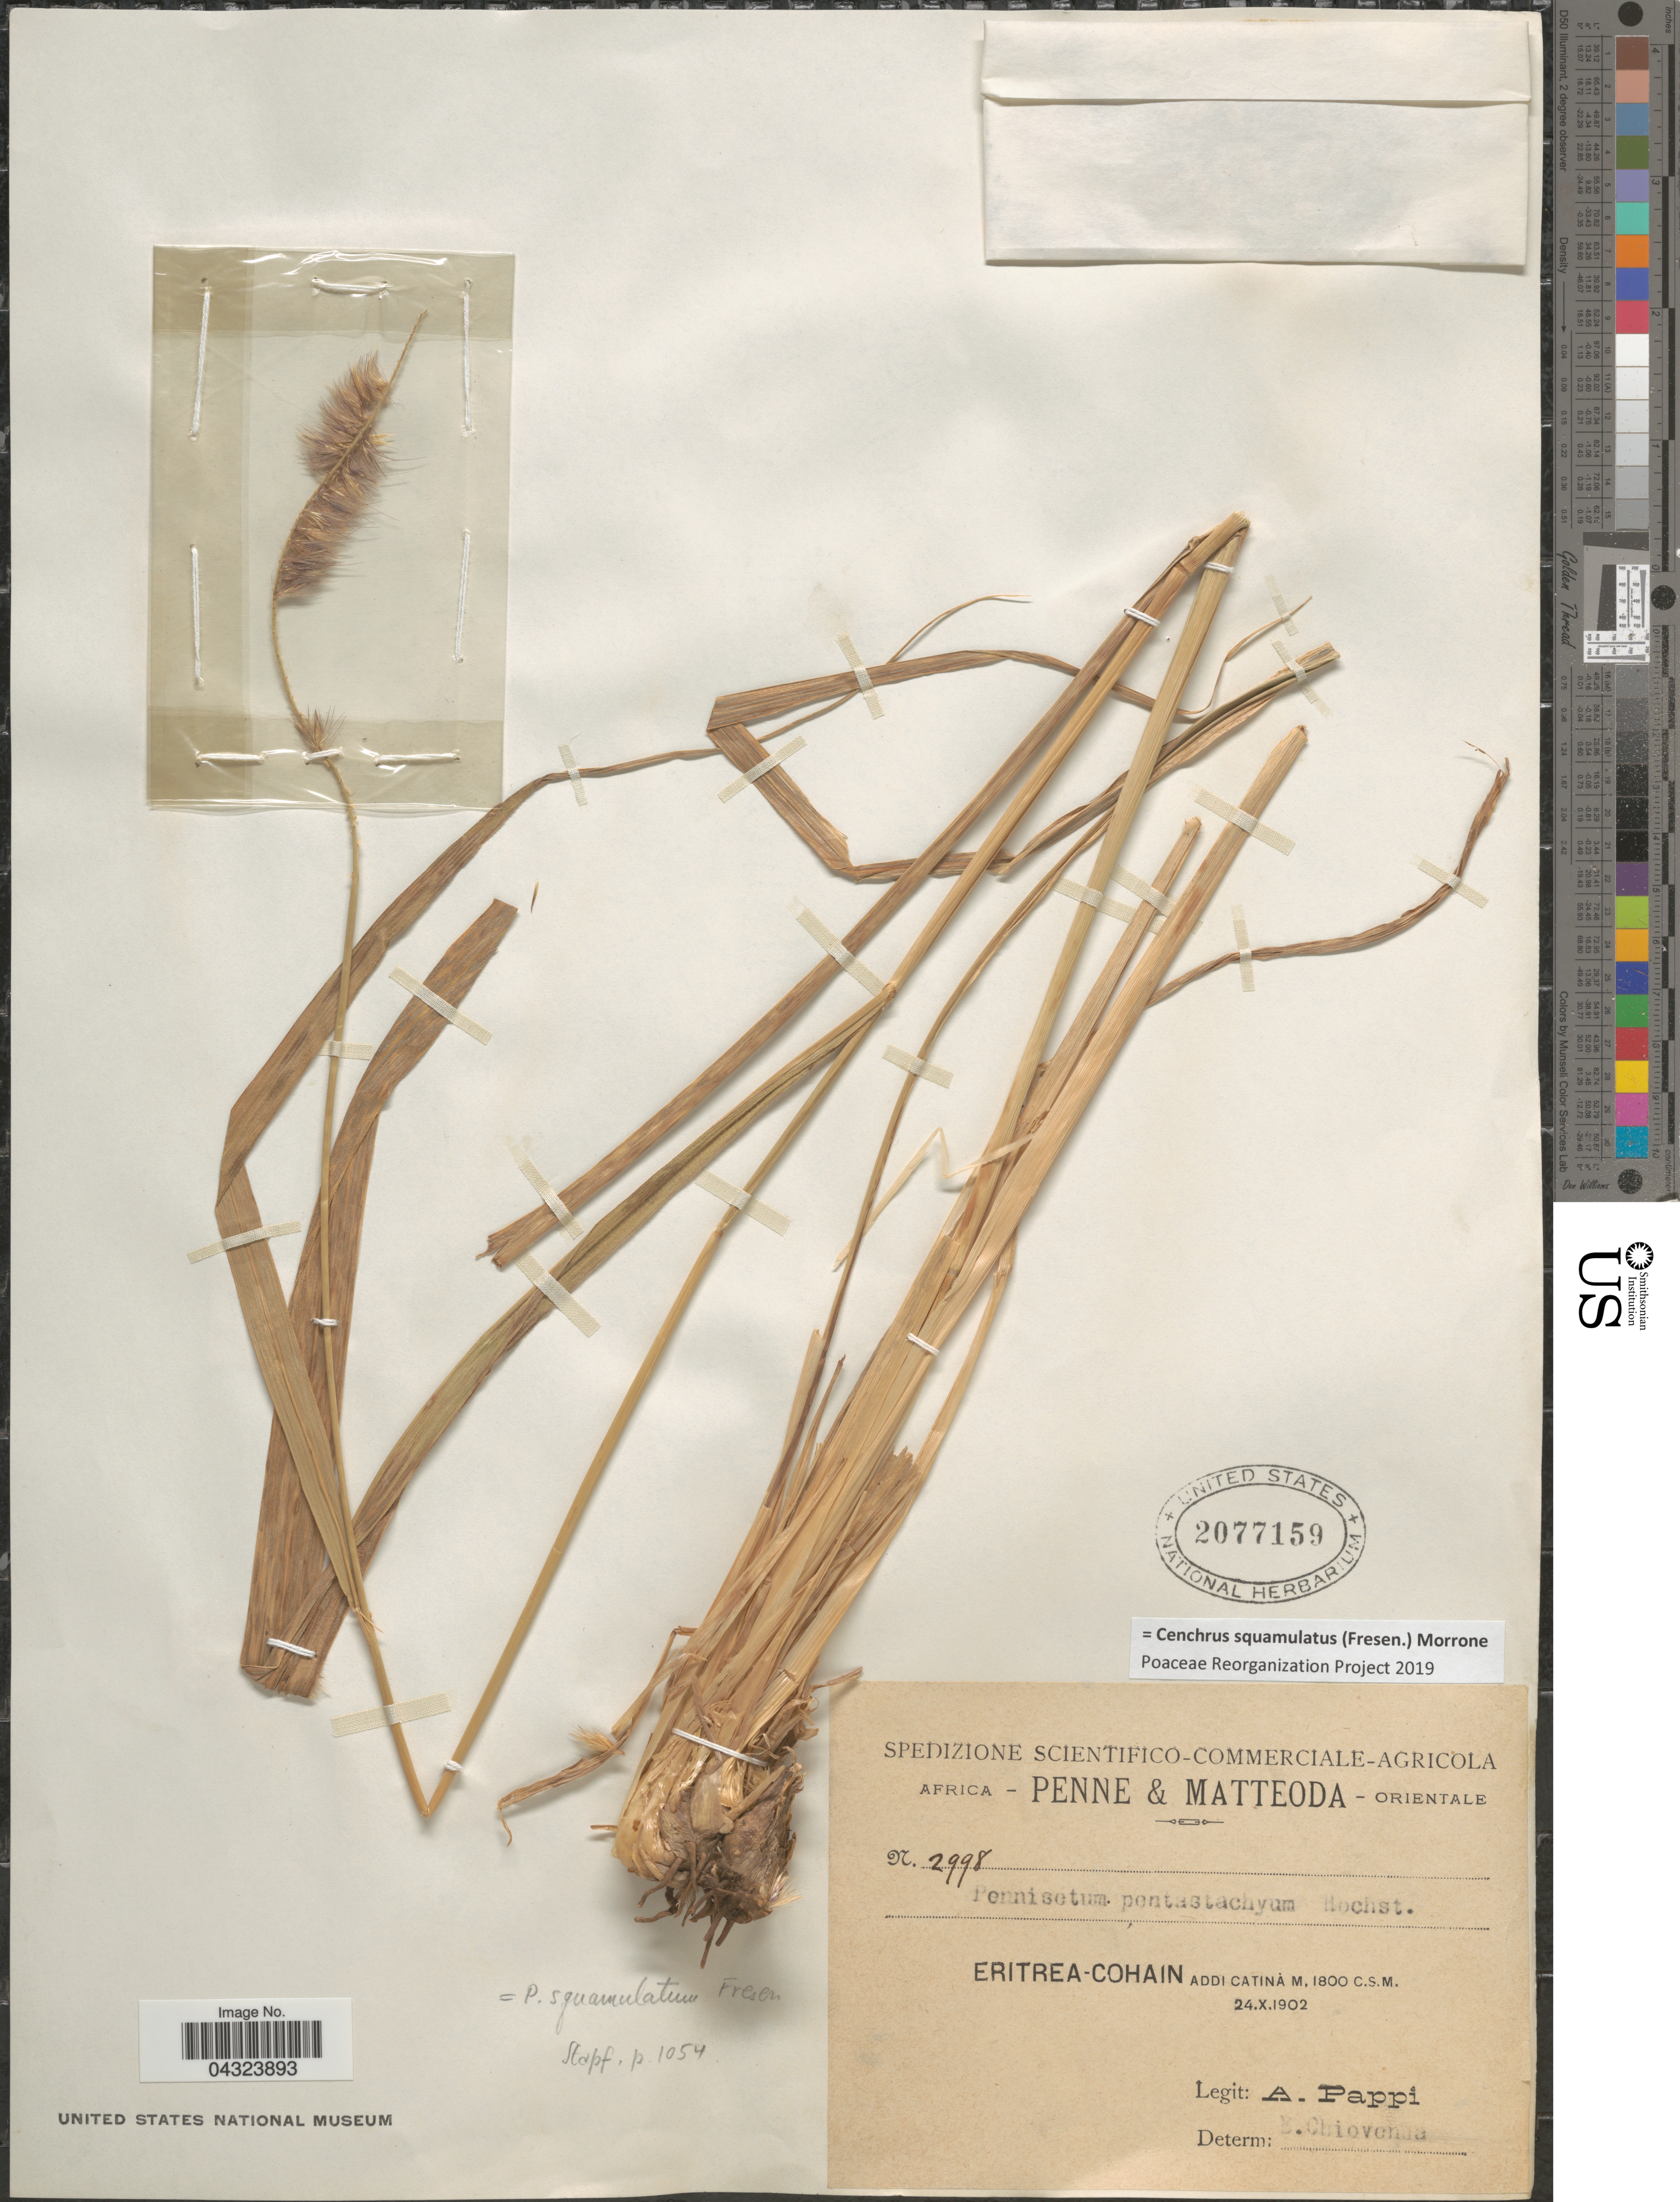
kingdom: Plantae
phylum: Tracheophyta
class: Liliopsida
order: Poales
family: Poaceae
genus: Cenchrus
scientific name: Cenchrus squamulatus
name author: (Fresen.) Morrone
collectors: A. Pappi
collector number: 2998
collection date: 1902-10-24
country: Eritrea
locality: Africa Orientale. Eritrea-Cohain. Addi Catinà.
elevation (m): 1800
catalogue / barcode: US 2077159